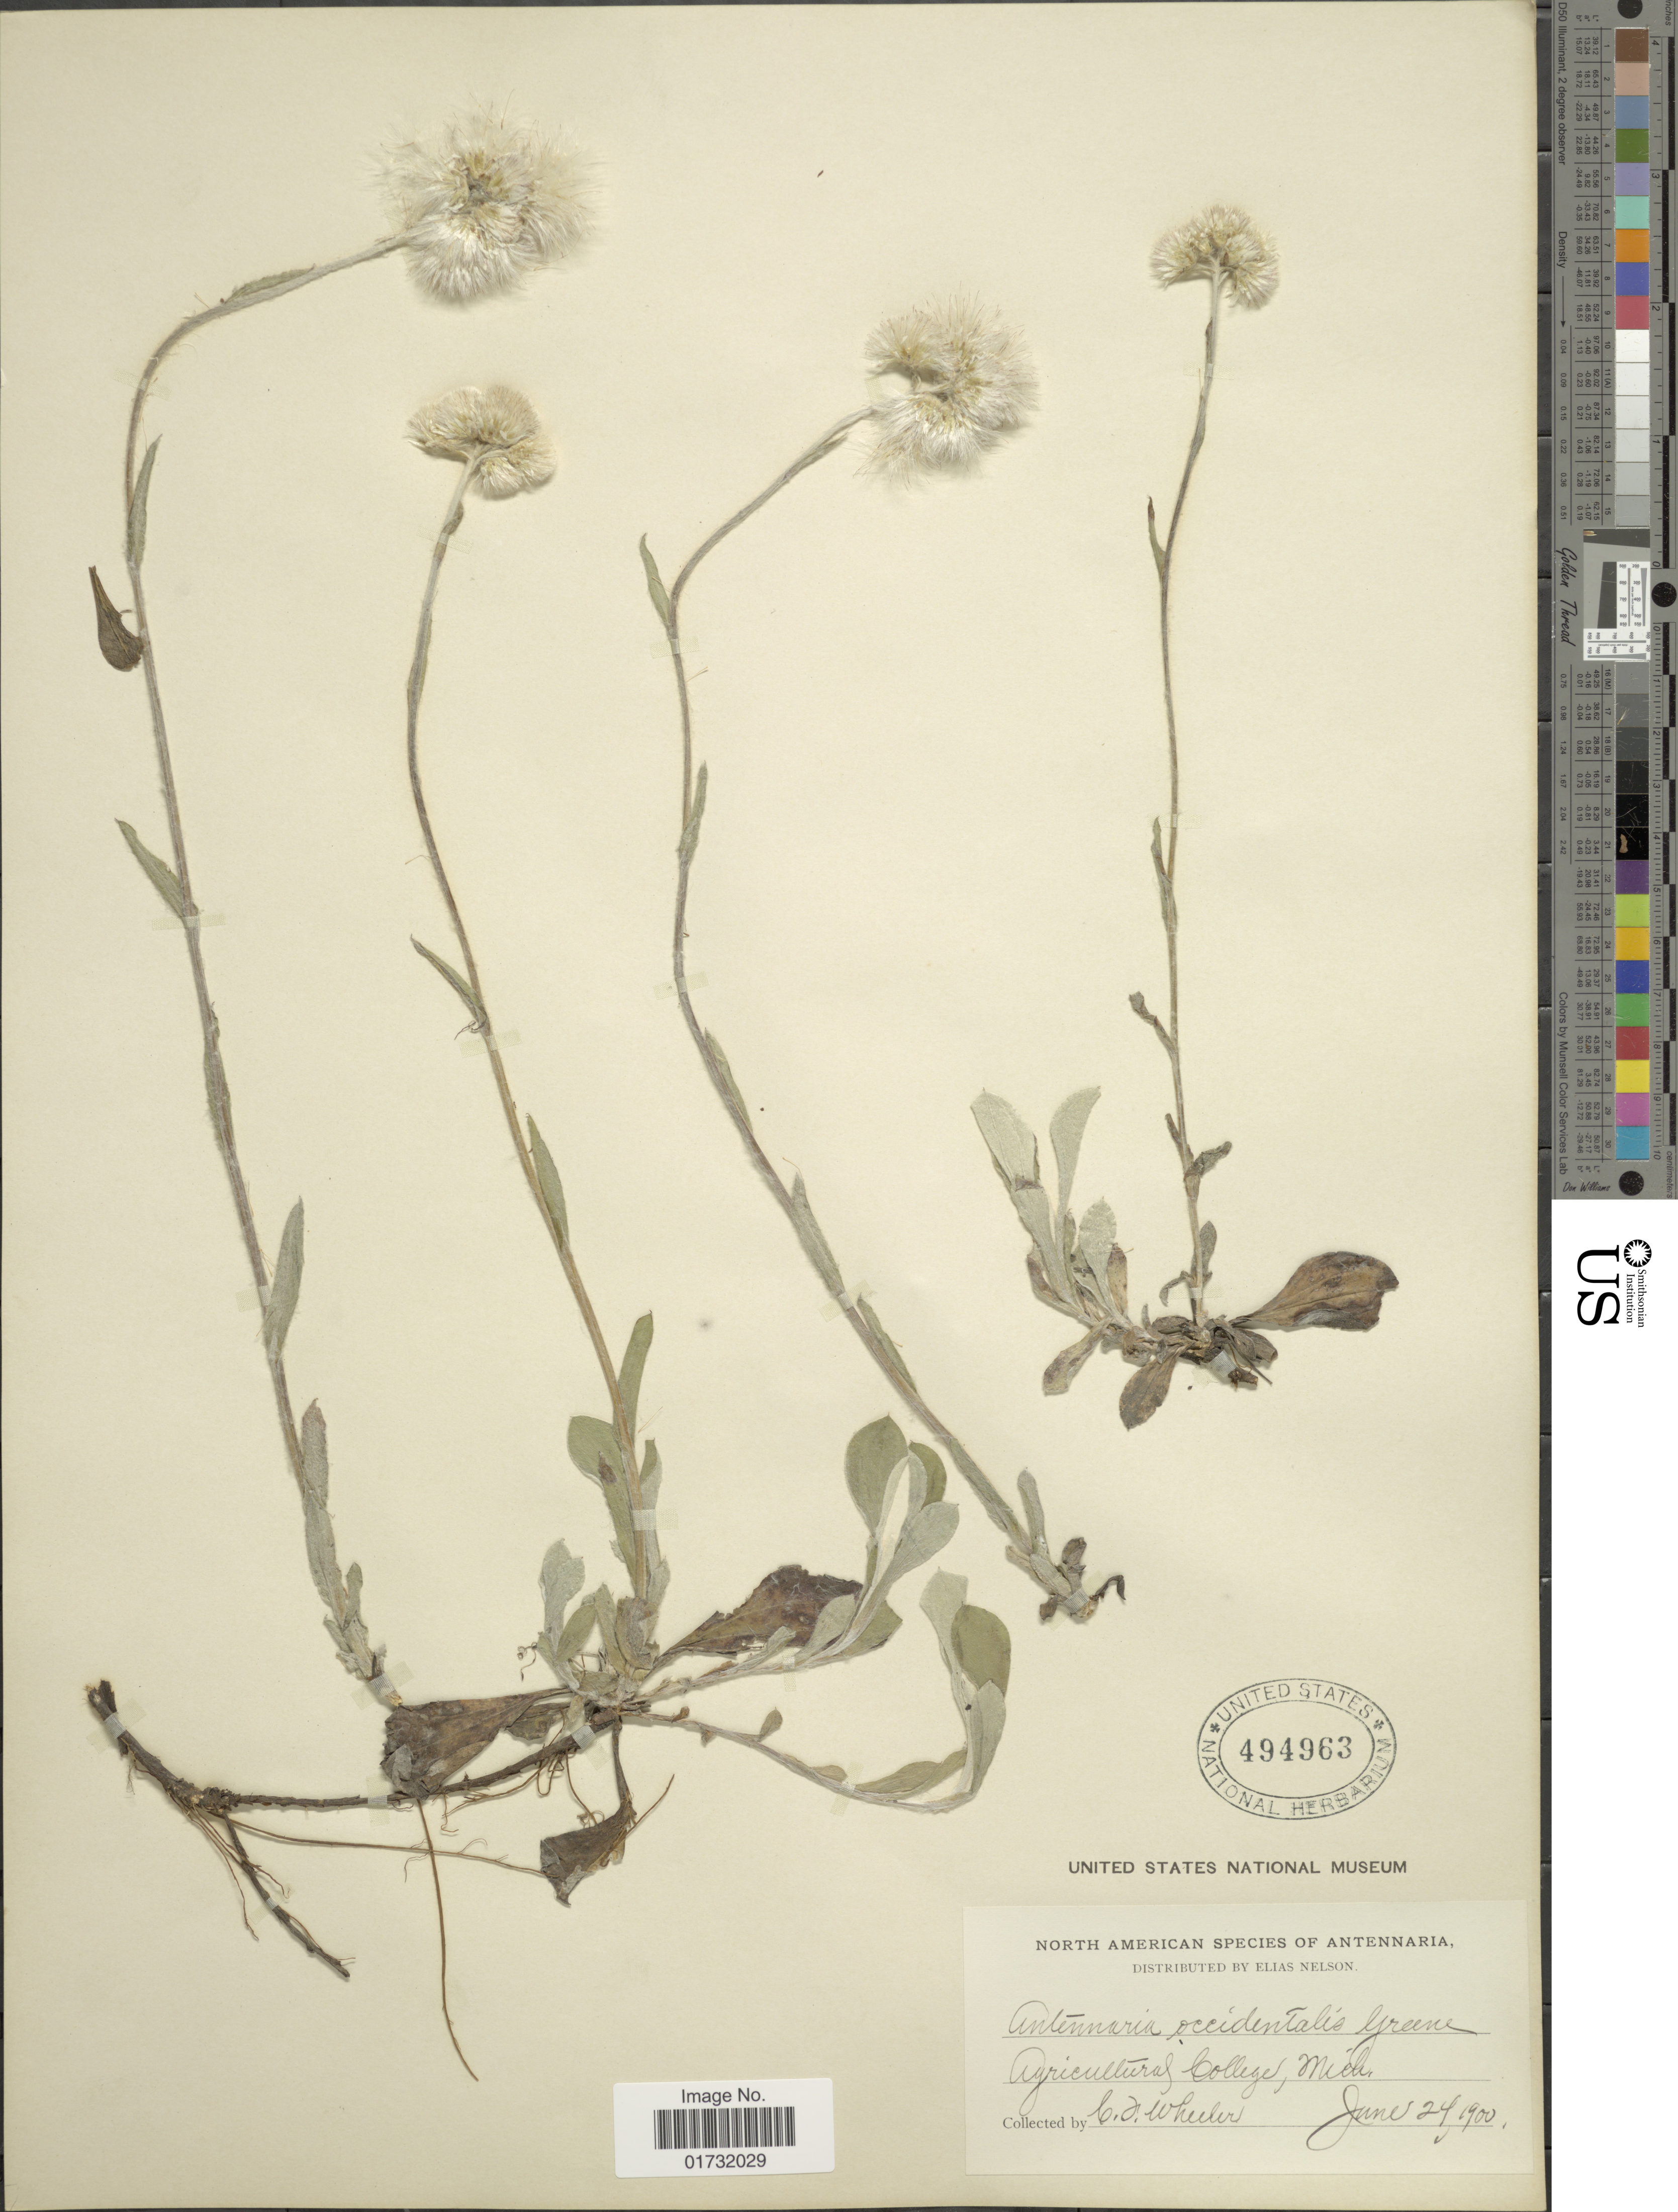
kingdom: Plantae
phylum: Tracheophyta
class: Magnoliopsida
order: Asterales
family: Asteraceae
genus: Antennaria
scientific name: Antennaria occidentalis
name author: Greene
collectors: C. Wheeler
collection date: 1900-06-24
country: United States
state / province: Michigan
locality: Agricultural College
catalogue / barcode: US 494963